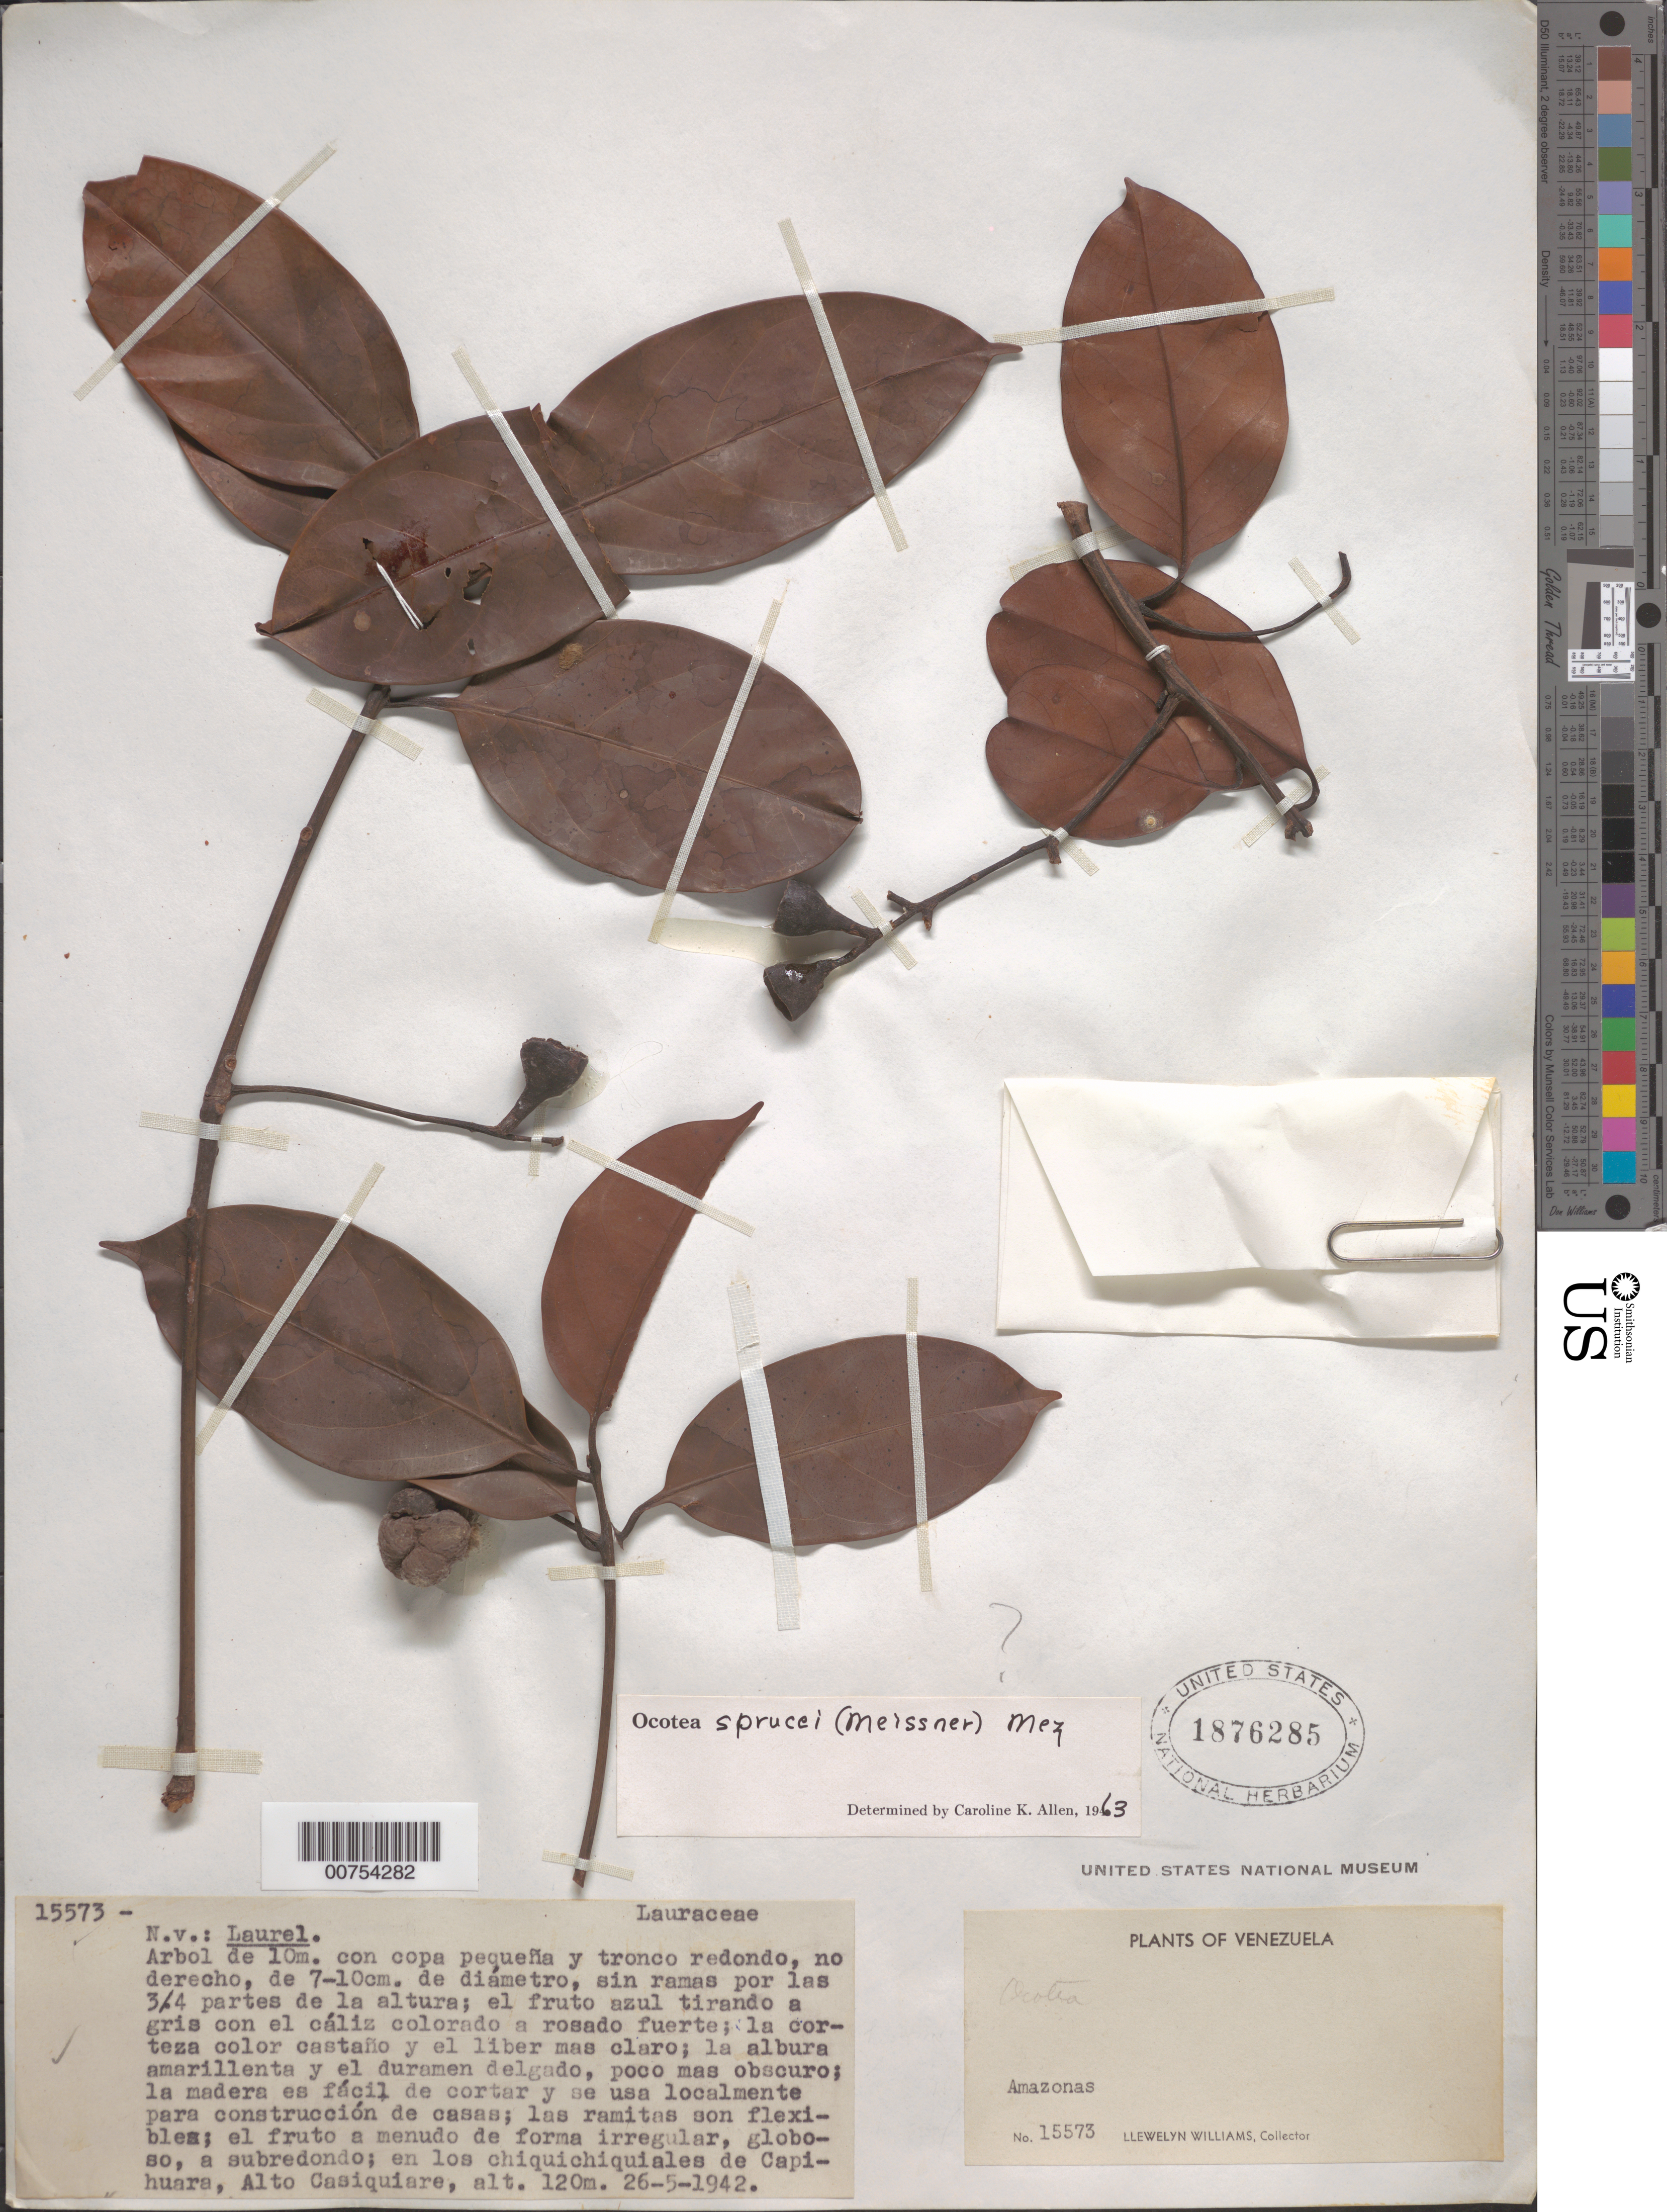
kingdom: Plantae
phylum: Tracheophyta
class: Magnoliopsida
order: Laurales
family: Lauraceae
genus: Ocotea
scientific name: Ocotea sprucei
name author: (Hieron.) Mez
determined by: Allen, C. K.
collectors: Ll. Williams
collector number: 15573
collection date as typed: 26-May-42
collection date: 1942-05-26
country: Venezuela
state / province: Amazonas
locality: Capihuara, Alto Casiquiare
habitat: En los chiquichiquiales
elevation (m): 120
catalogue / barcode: US 1876285